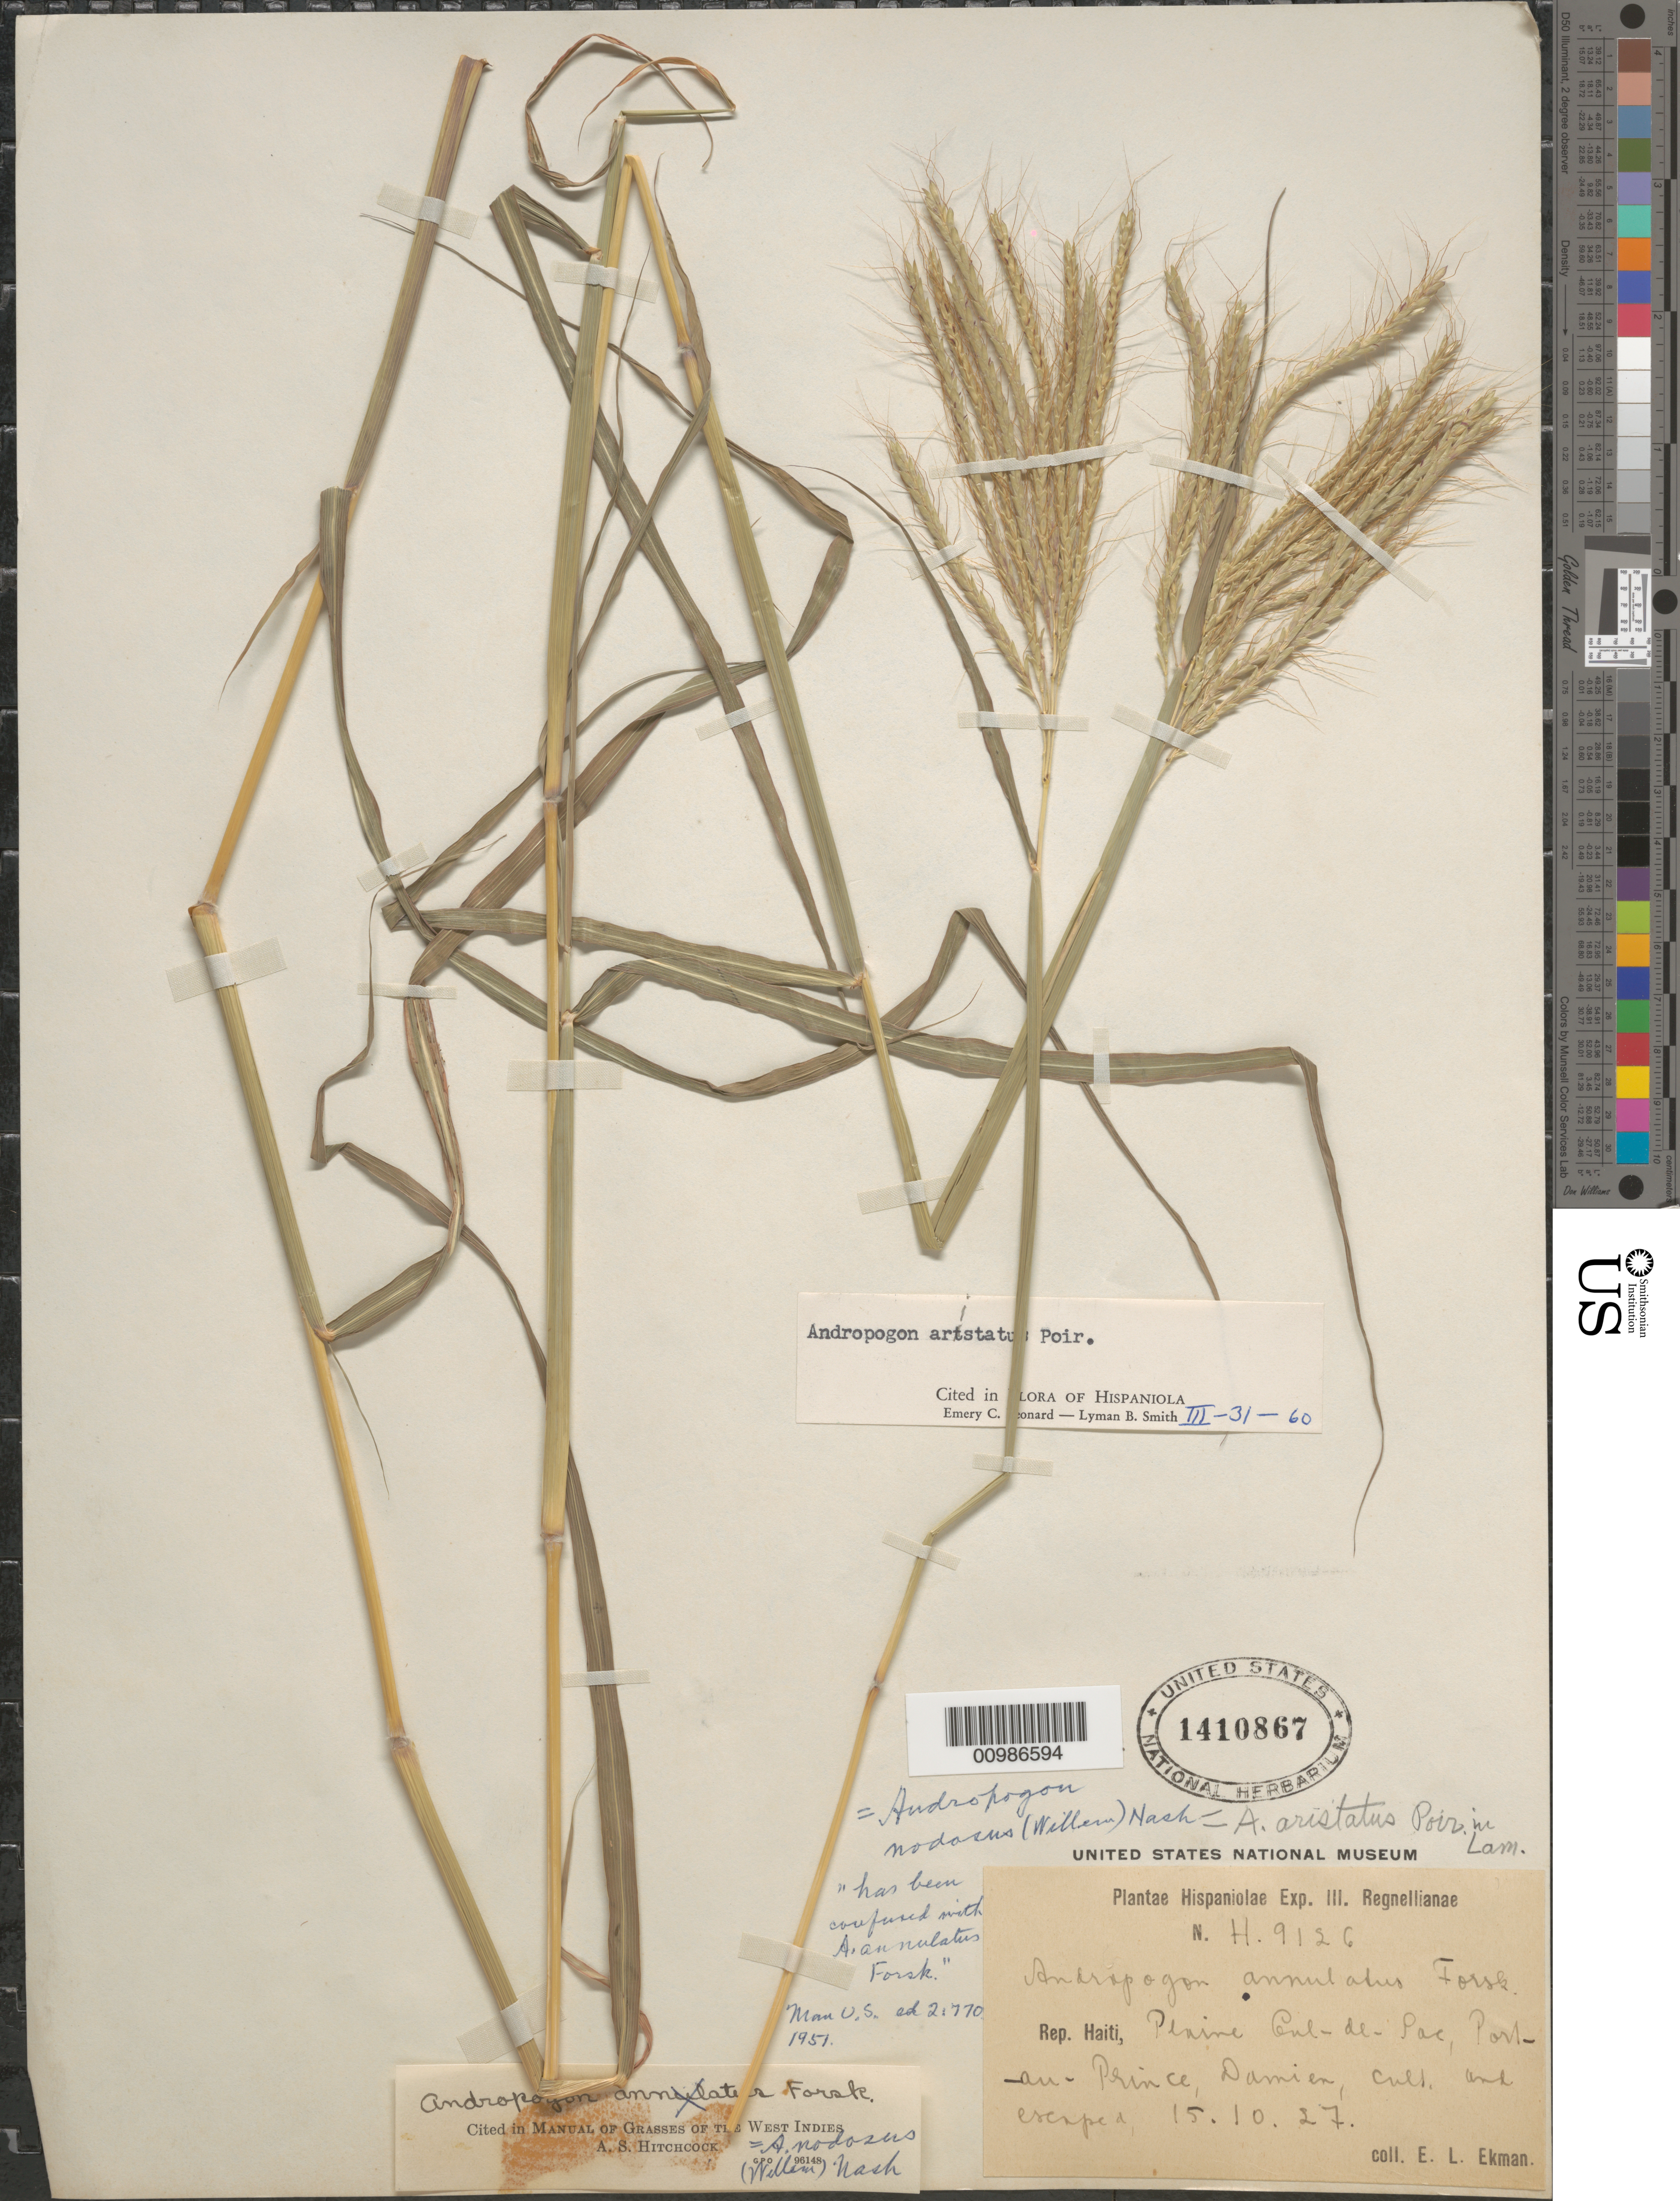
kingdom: Plantae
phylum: Tracheophyta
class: Liliopsida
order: Poales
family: Poaceae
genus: Andropogon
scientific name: Andropogon aristatus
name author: Poir.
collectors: E. L. Ekman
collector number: H 9126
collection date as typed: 15 Oct 1927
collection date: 1927-10-15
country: Haiti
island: Hispaniola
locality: Port-au-Prince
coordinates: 0 N, 0 E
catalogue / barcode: US 1410867